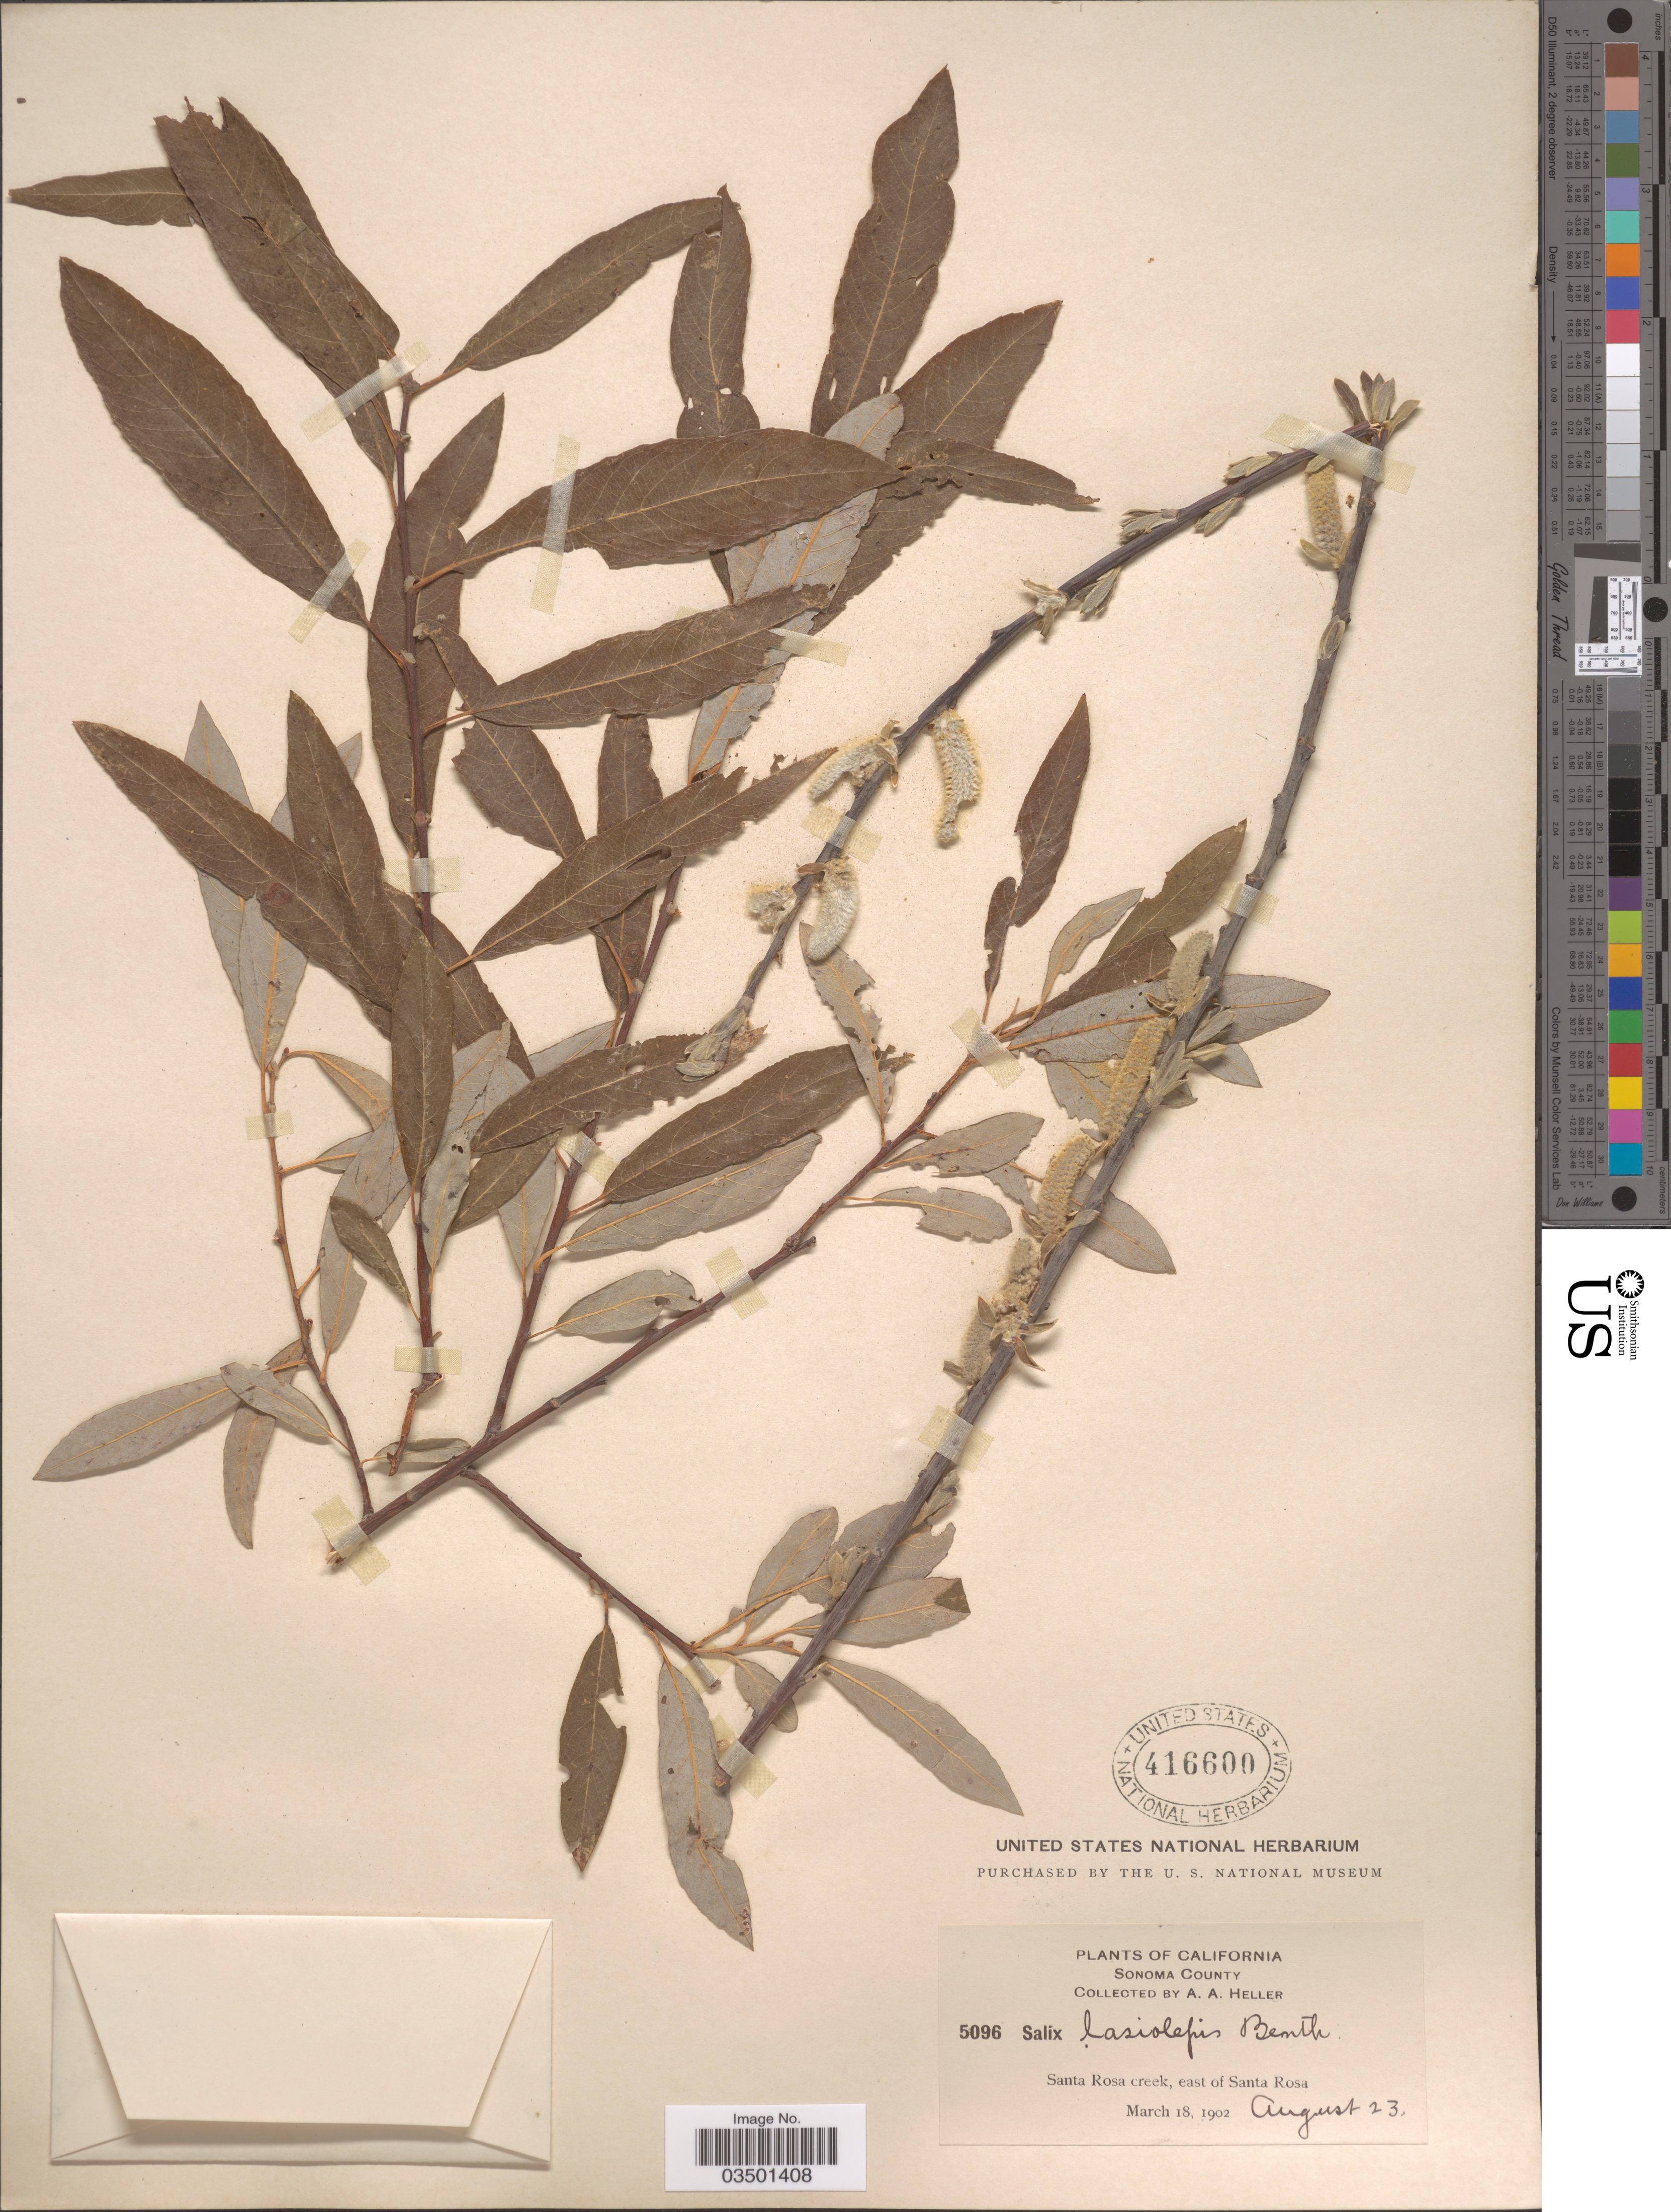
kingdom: Plantae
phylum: Tracheophyta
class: Magnoliopsida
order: Malpighiales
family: Salicaceae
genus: Salix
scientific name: Salix lasiolepis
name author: Benth.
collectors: A. A. Heller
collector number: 5096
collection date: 1902-03-18/1902-08-23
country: United States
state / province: California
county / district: Sonoma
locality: Sonoma County, Santa Rosa creek, east of Santa Rosa.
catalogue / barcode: US 416600